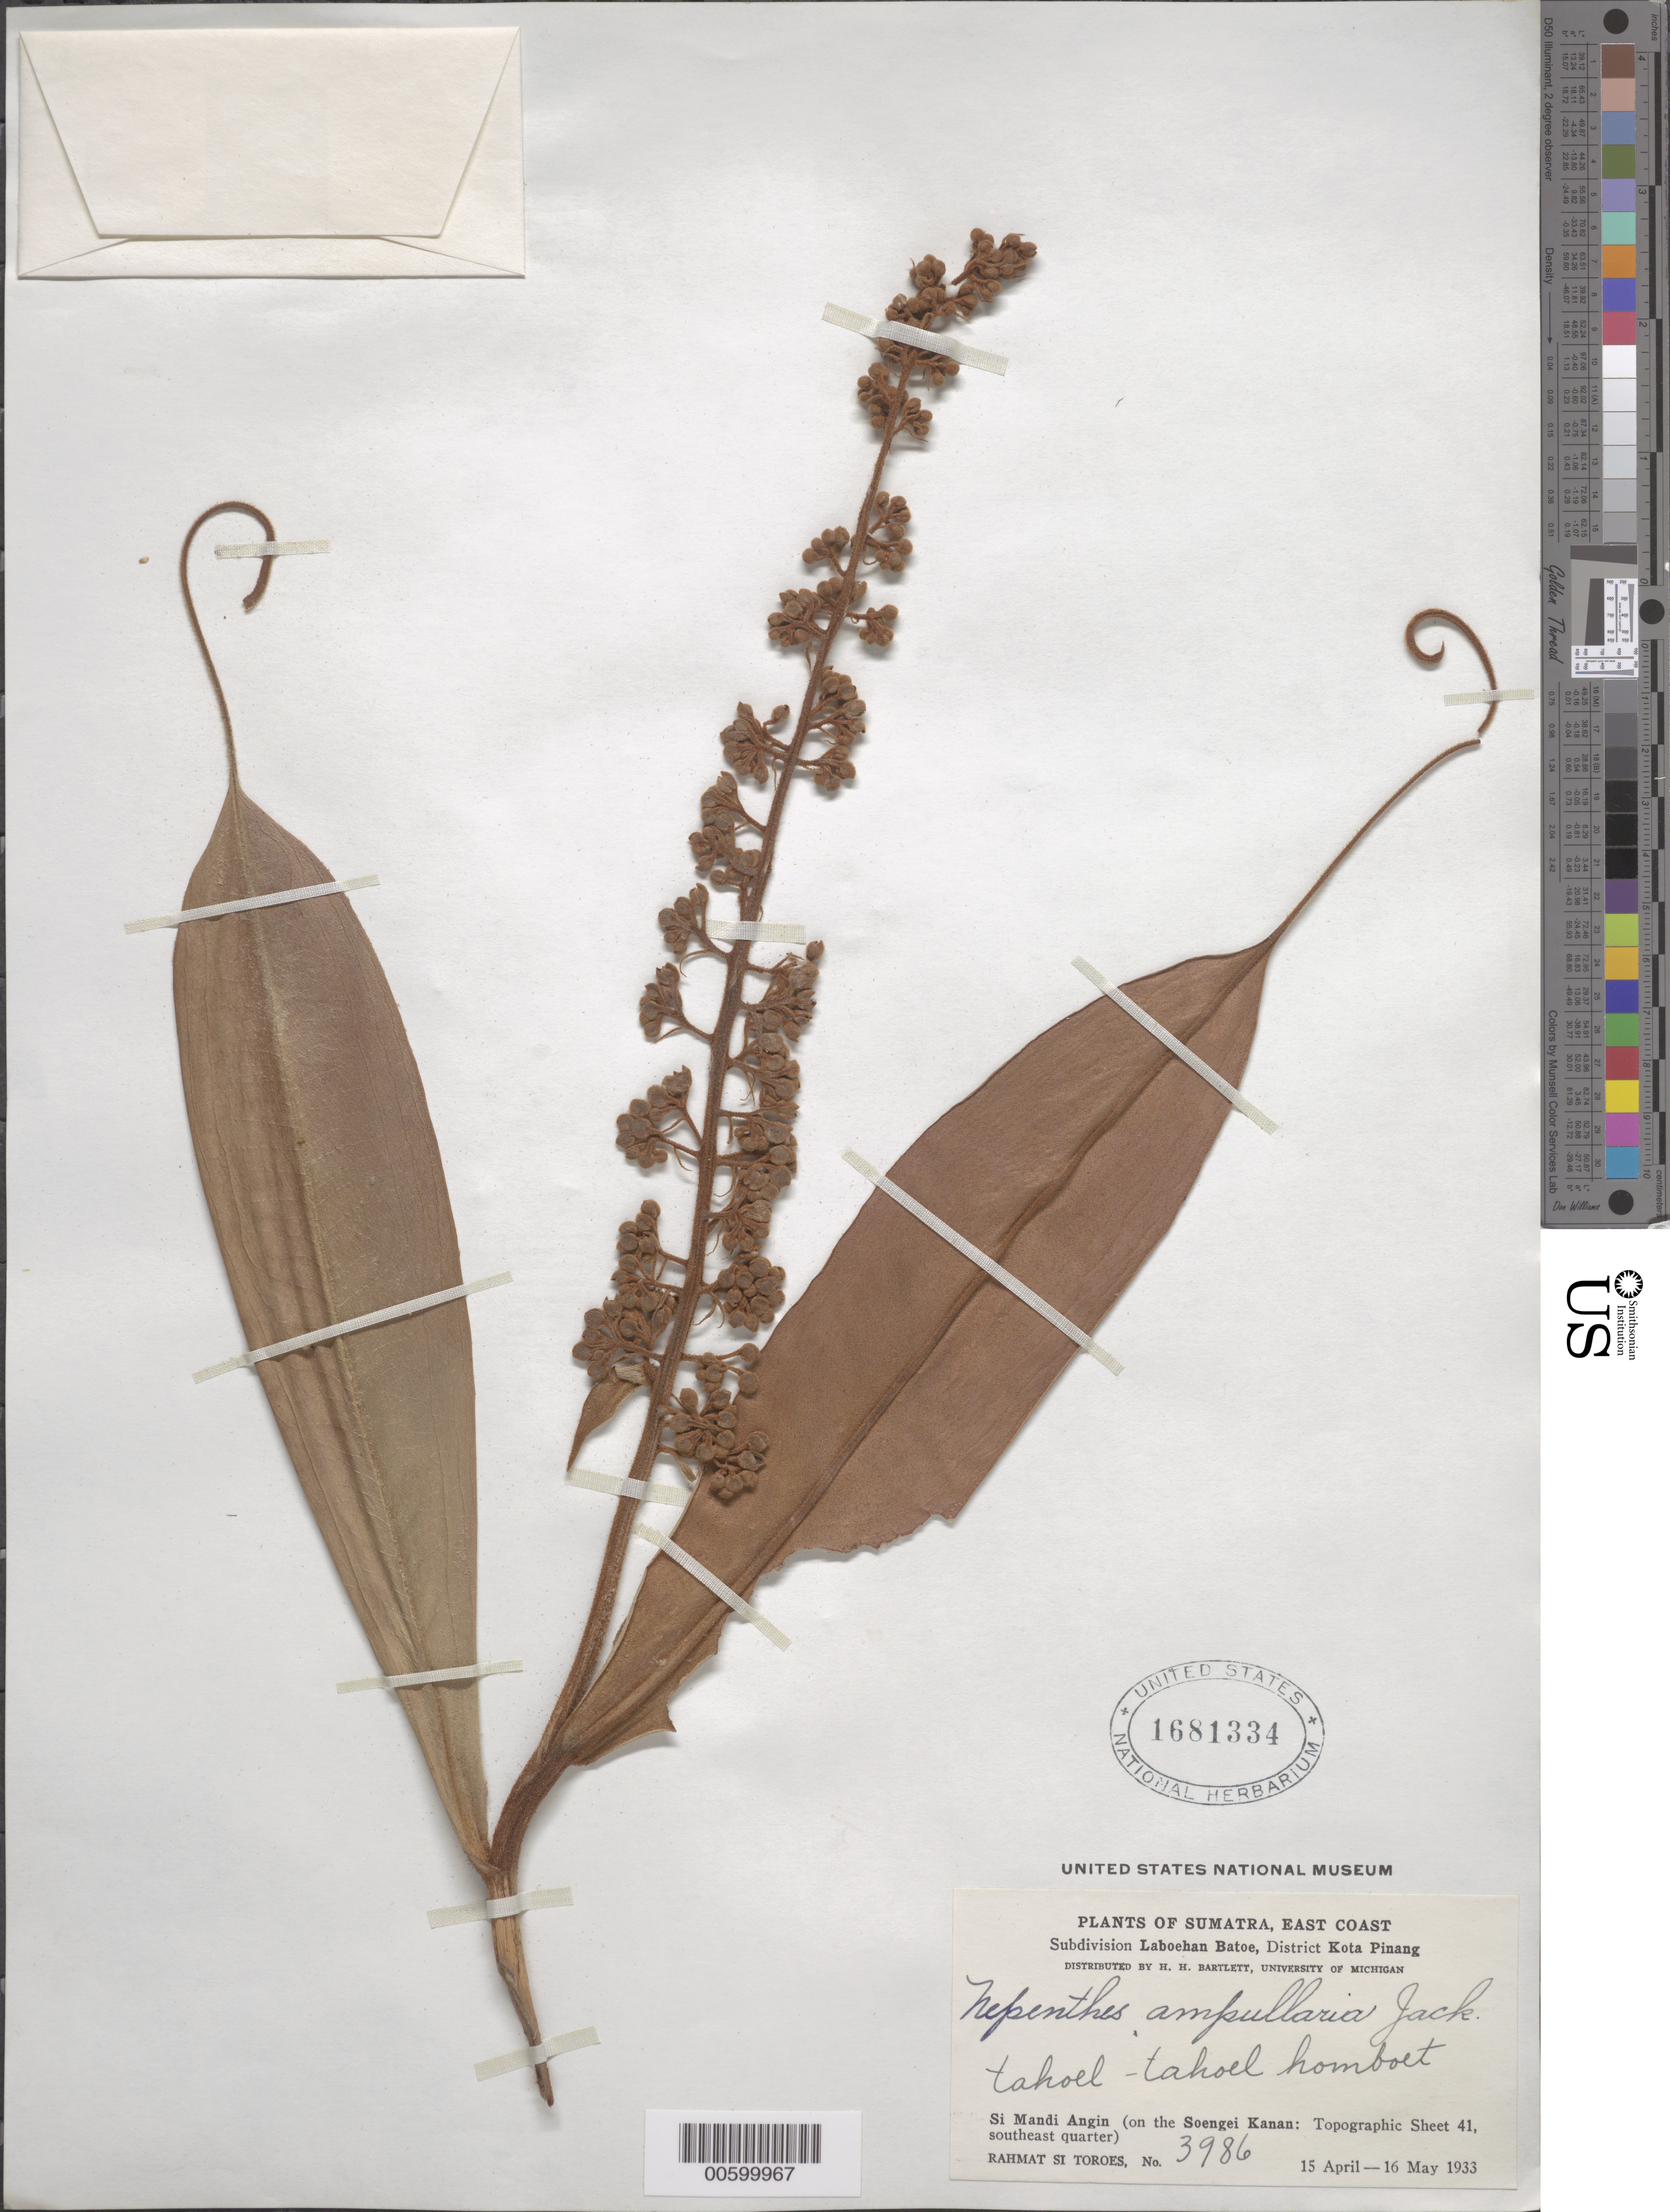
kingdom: Plantae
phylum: Tracheophyta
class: Magnoliopsida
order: Caryophyllales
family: Nepenthaceae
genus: Nepenthes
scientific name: Nepenthes ampullaria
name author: Jack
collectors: Rahmat Si Boeea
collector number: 3986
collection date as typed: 15 Apr 1933 to 16 May 1933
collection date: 1933-04-15/1933-05-16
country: Sri Lanka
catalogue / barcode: US 1681334